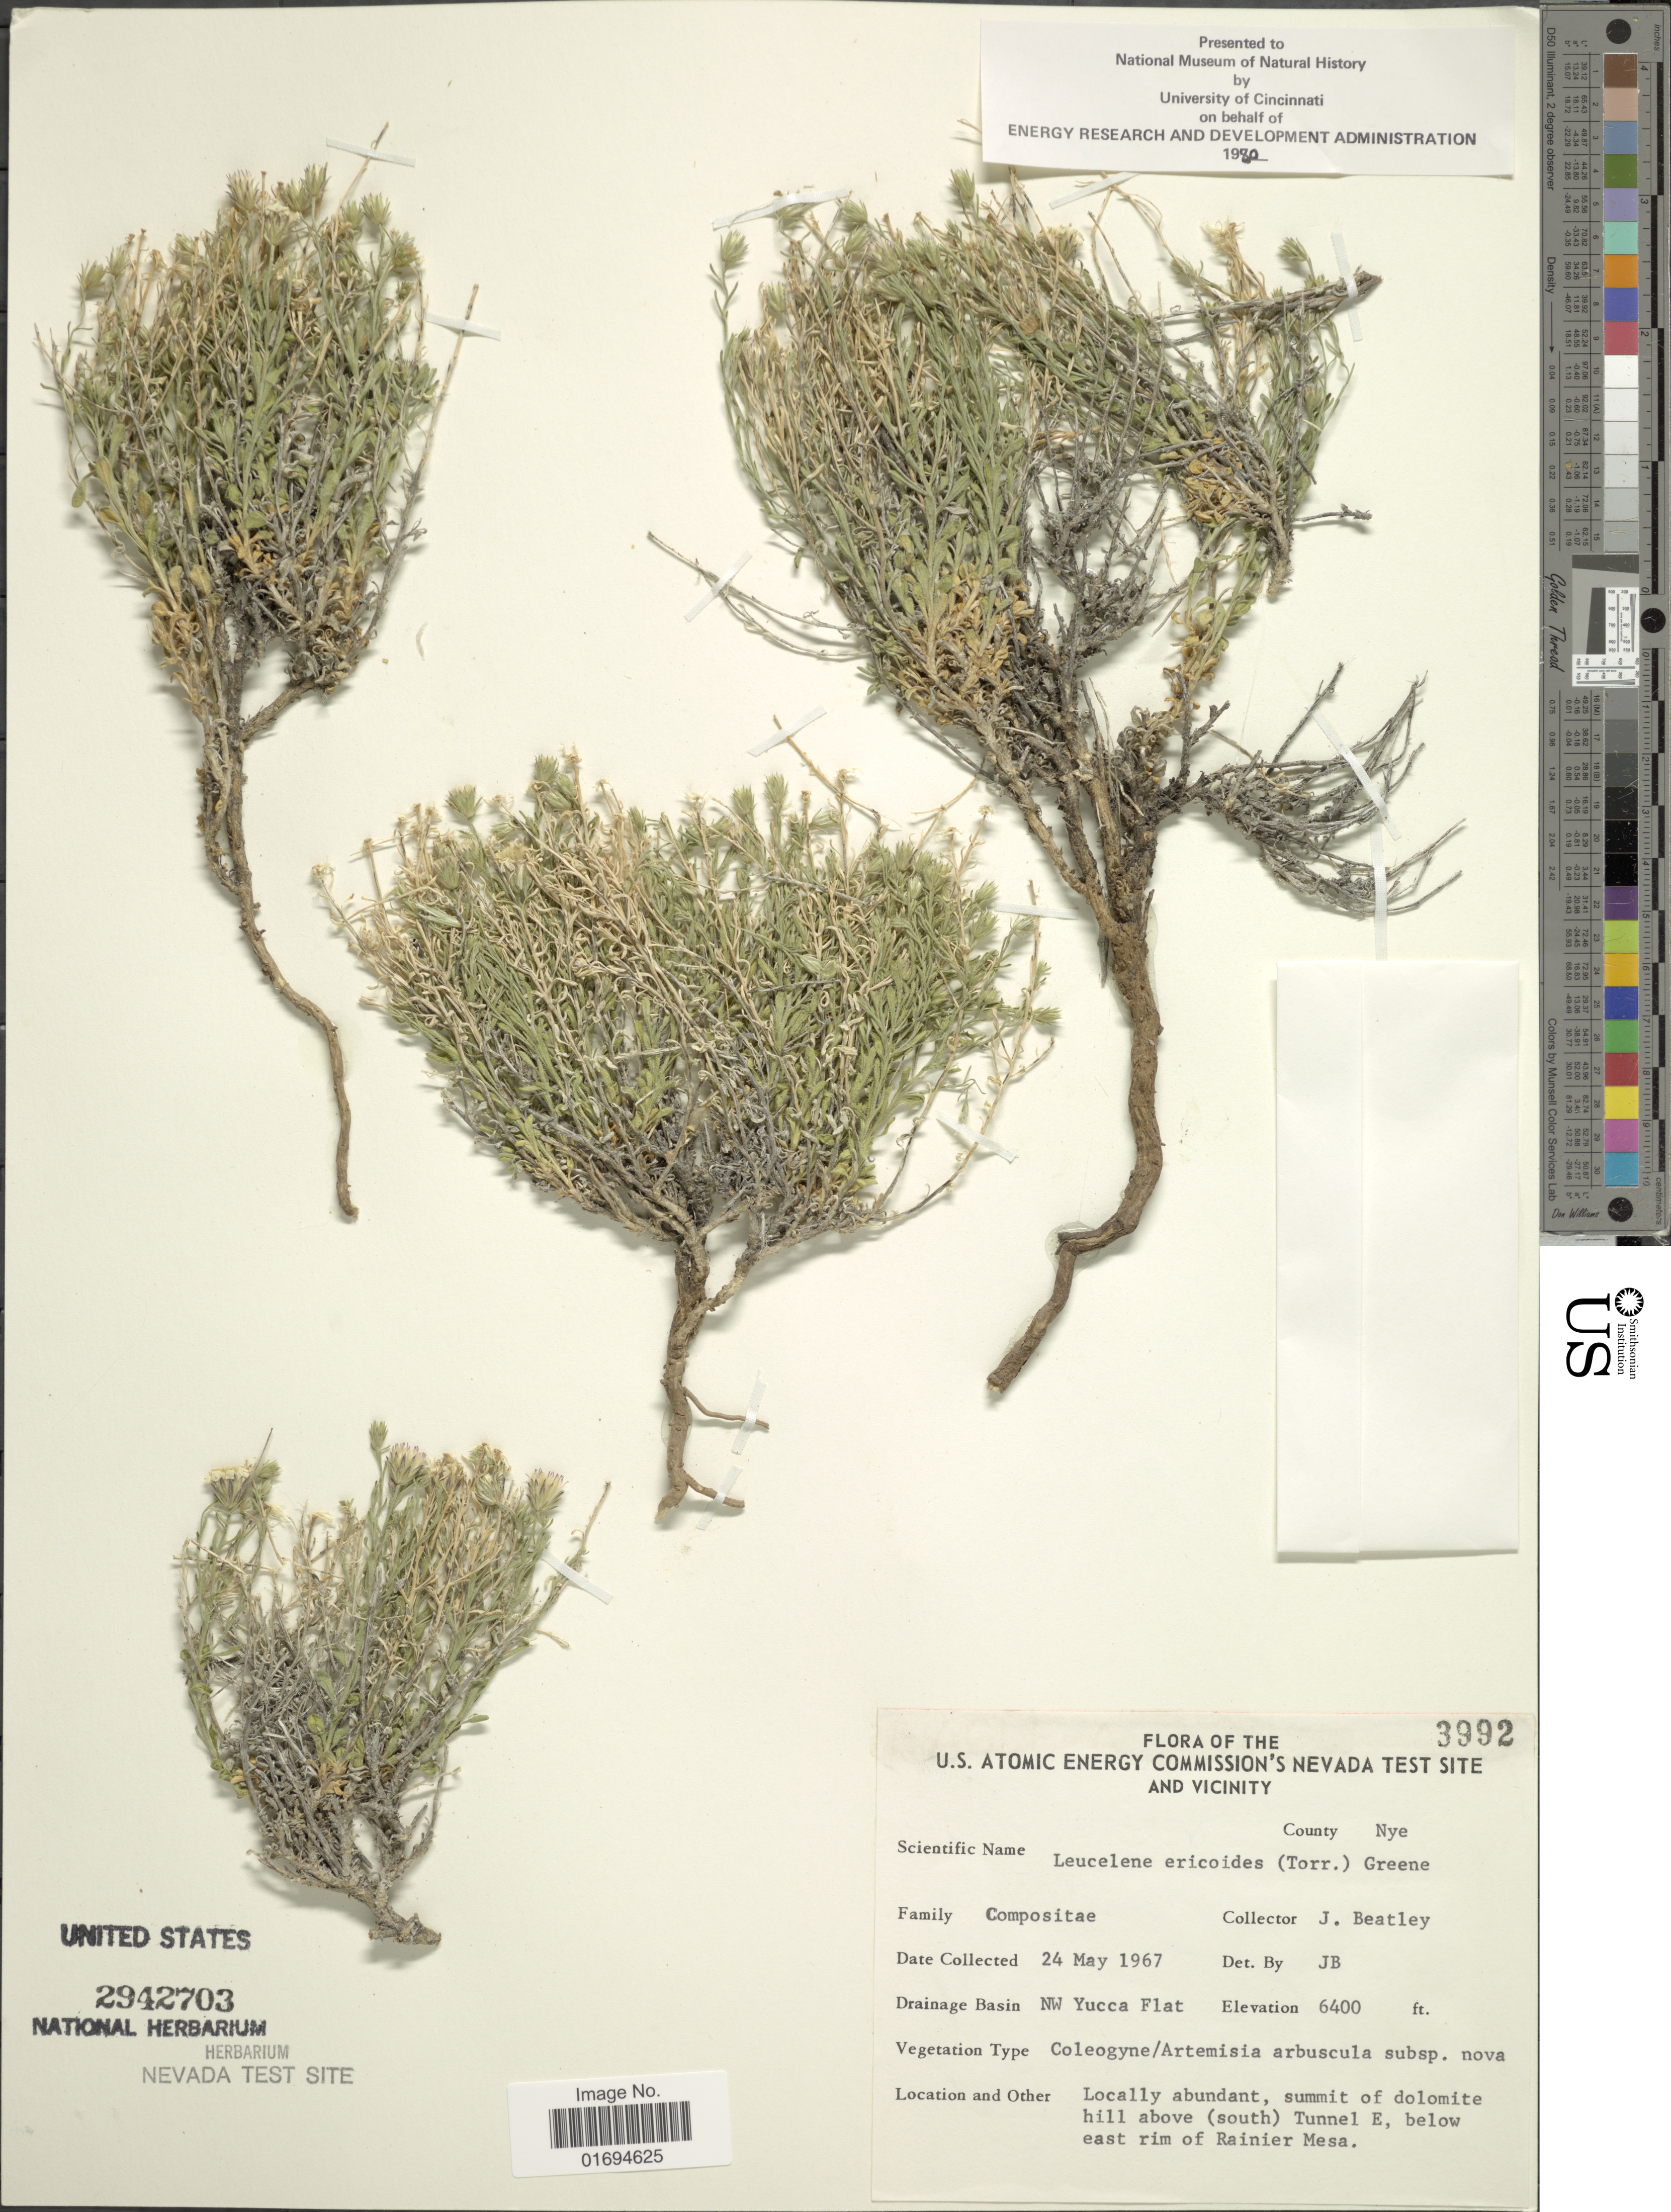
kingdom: Plantae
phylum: Tracheophyta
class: Magnoliopsida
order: Asterales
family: Asteraceae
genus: Chaetopappa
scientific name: Chaetopappa ericoides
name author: (Torr.) G.L. Nesom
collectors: J. C. Beatley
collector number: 3992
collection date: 1967-05-24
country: United States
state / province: Nevada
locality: U.S. Atomic Energy Commission's Nevada Test site and vicinity, County Nye, Drainage Basin: NW Yucca Flat. Summit of dolomite hill above (south) Tunnel E, below east rim of Rainier Mesa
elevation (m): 1951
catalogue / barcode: US 2942703